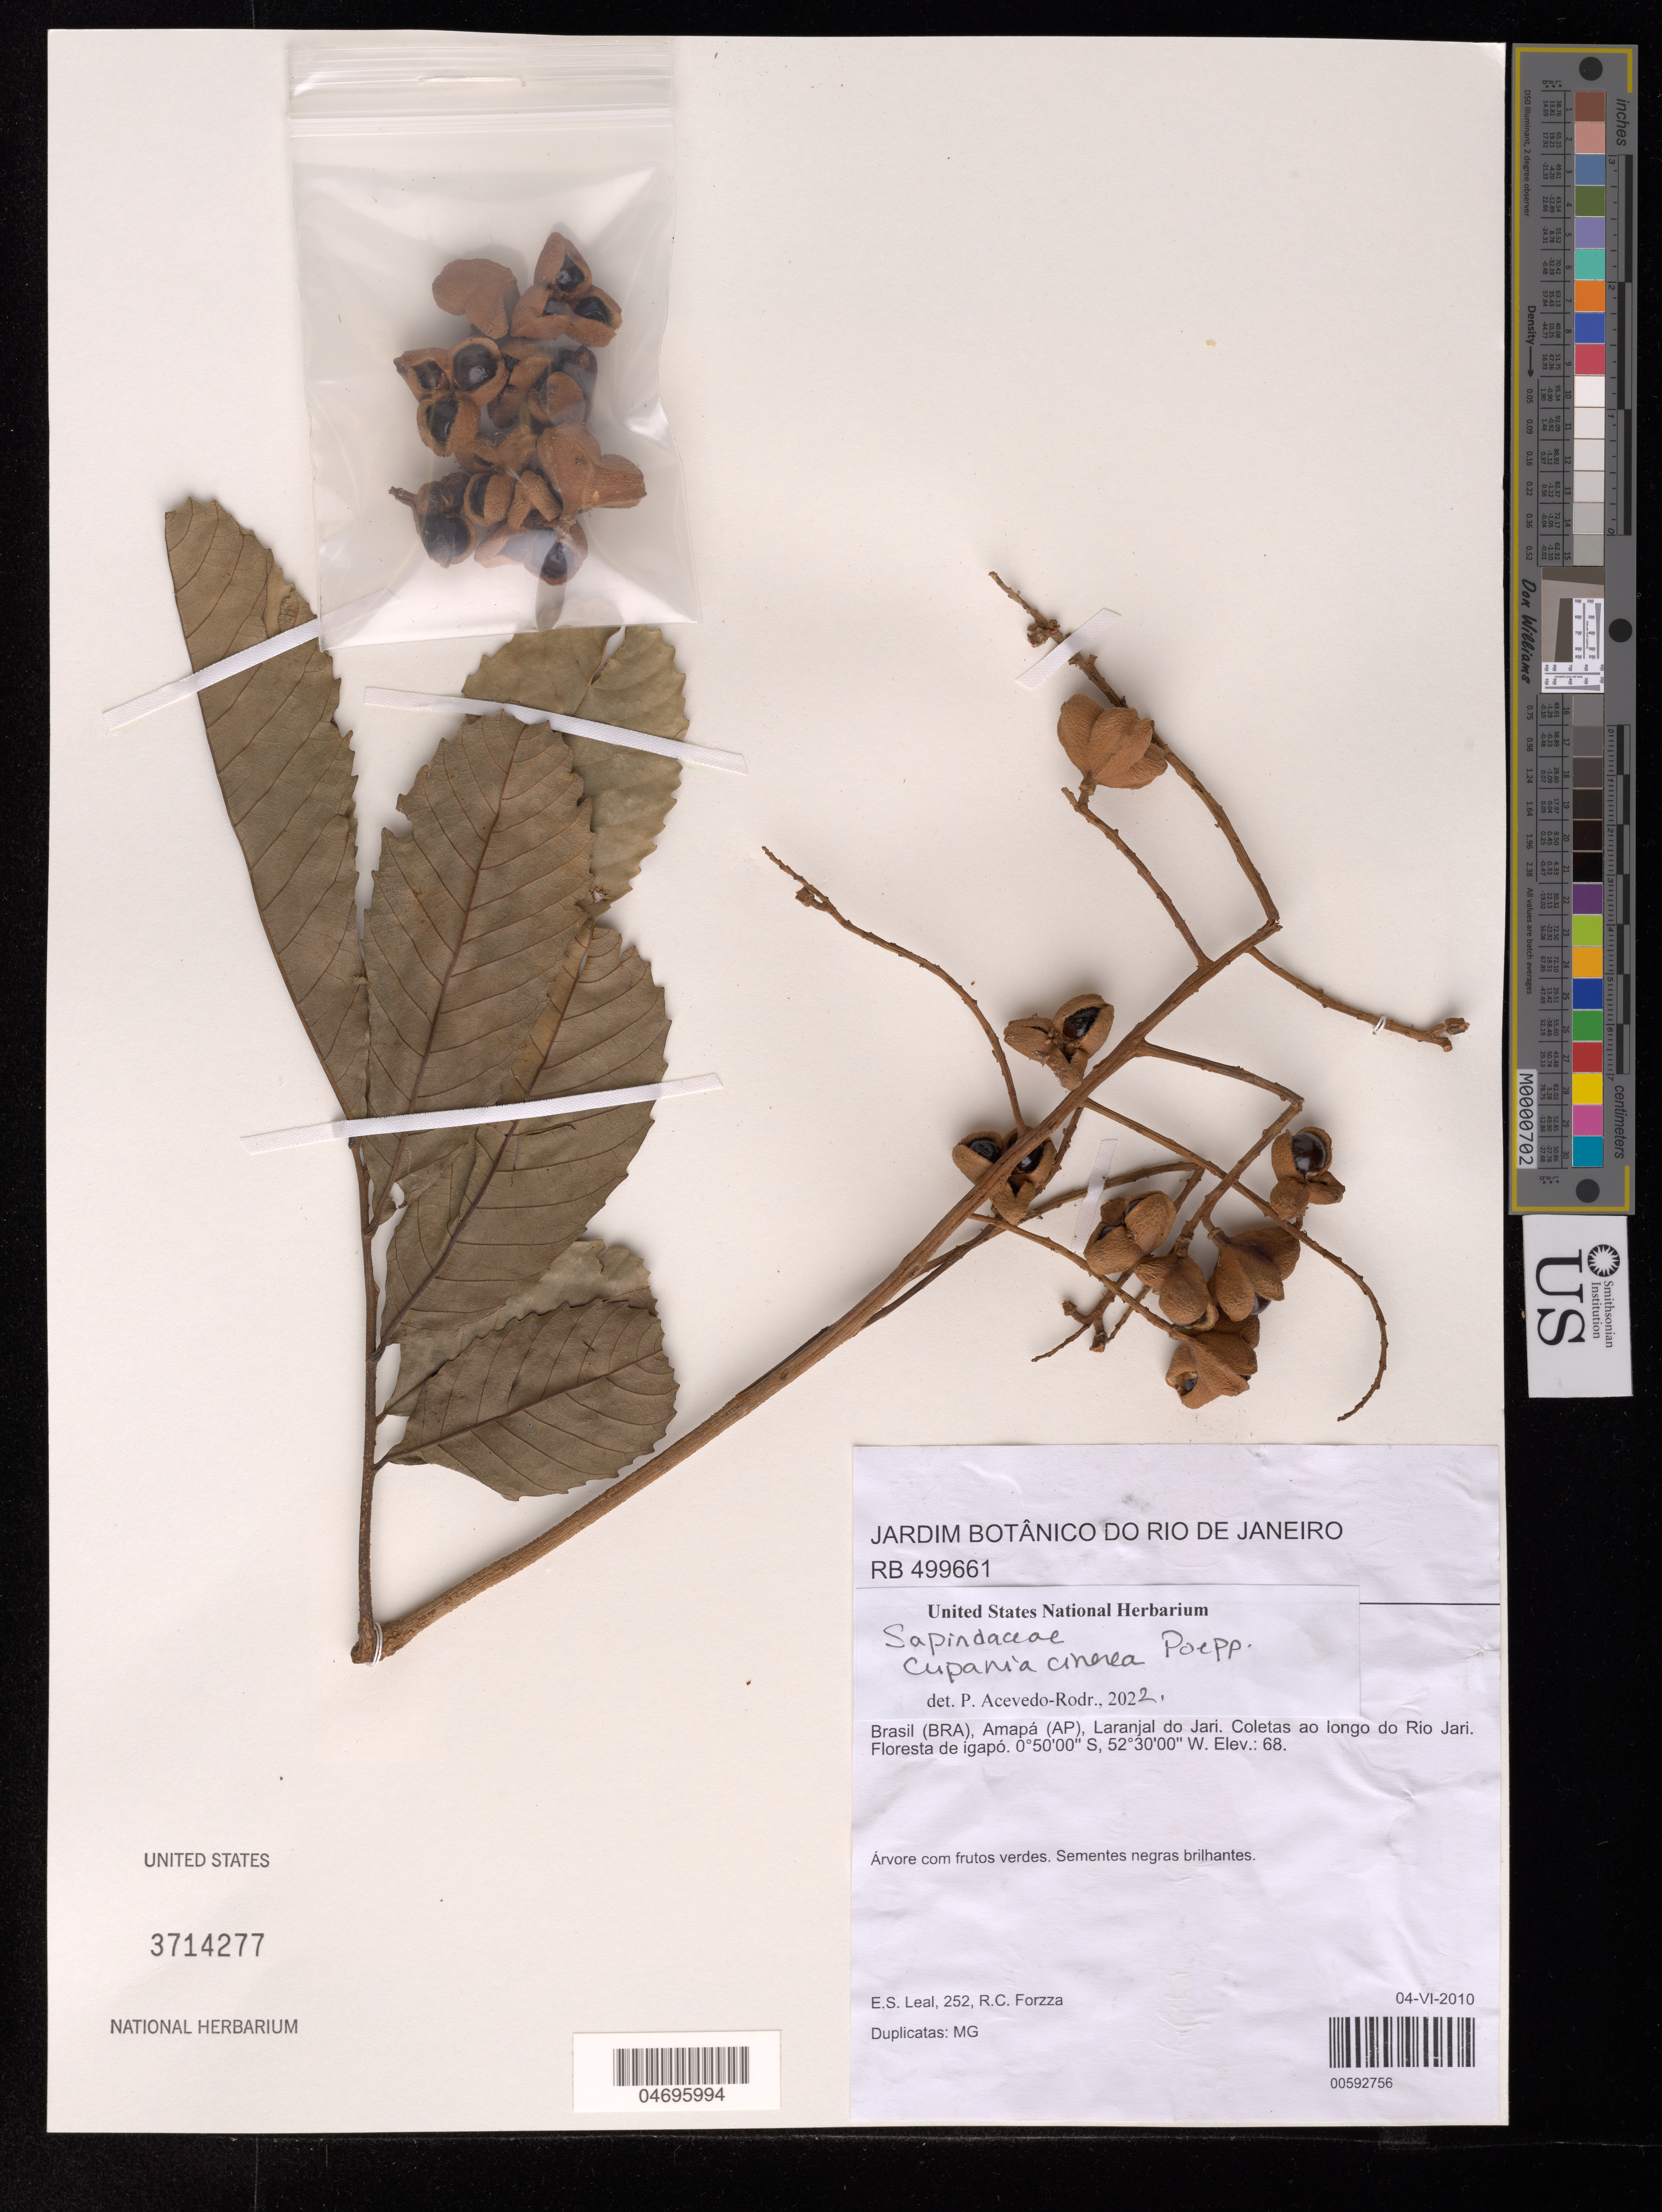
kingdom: Plantae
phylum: Tracheophyta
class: Magnoliopsida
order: Sapindales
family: Sapindaceae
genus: Cupania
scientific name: Cupania castaneifolia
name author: Mart.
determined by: Acevedo-Rodriguez, P., (US), Smithsonian Institution - National Museum of Natural History (UNITED STATES)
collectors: E.S. Leal & R. C. Forzza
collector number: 252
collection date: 2010-06-04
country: Brazil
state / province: Amapá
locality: Laranjal do Jari, ao longo do Rio Jari.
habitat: Coletas ao longo do Rio Jari. Floresta de igapo.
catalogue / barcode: US 3714277